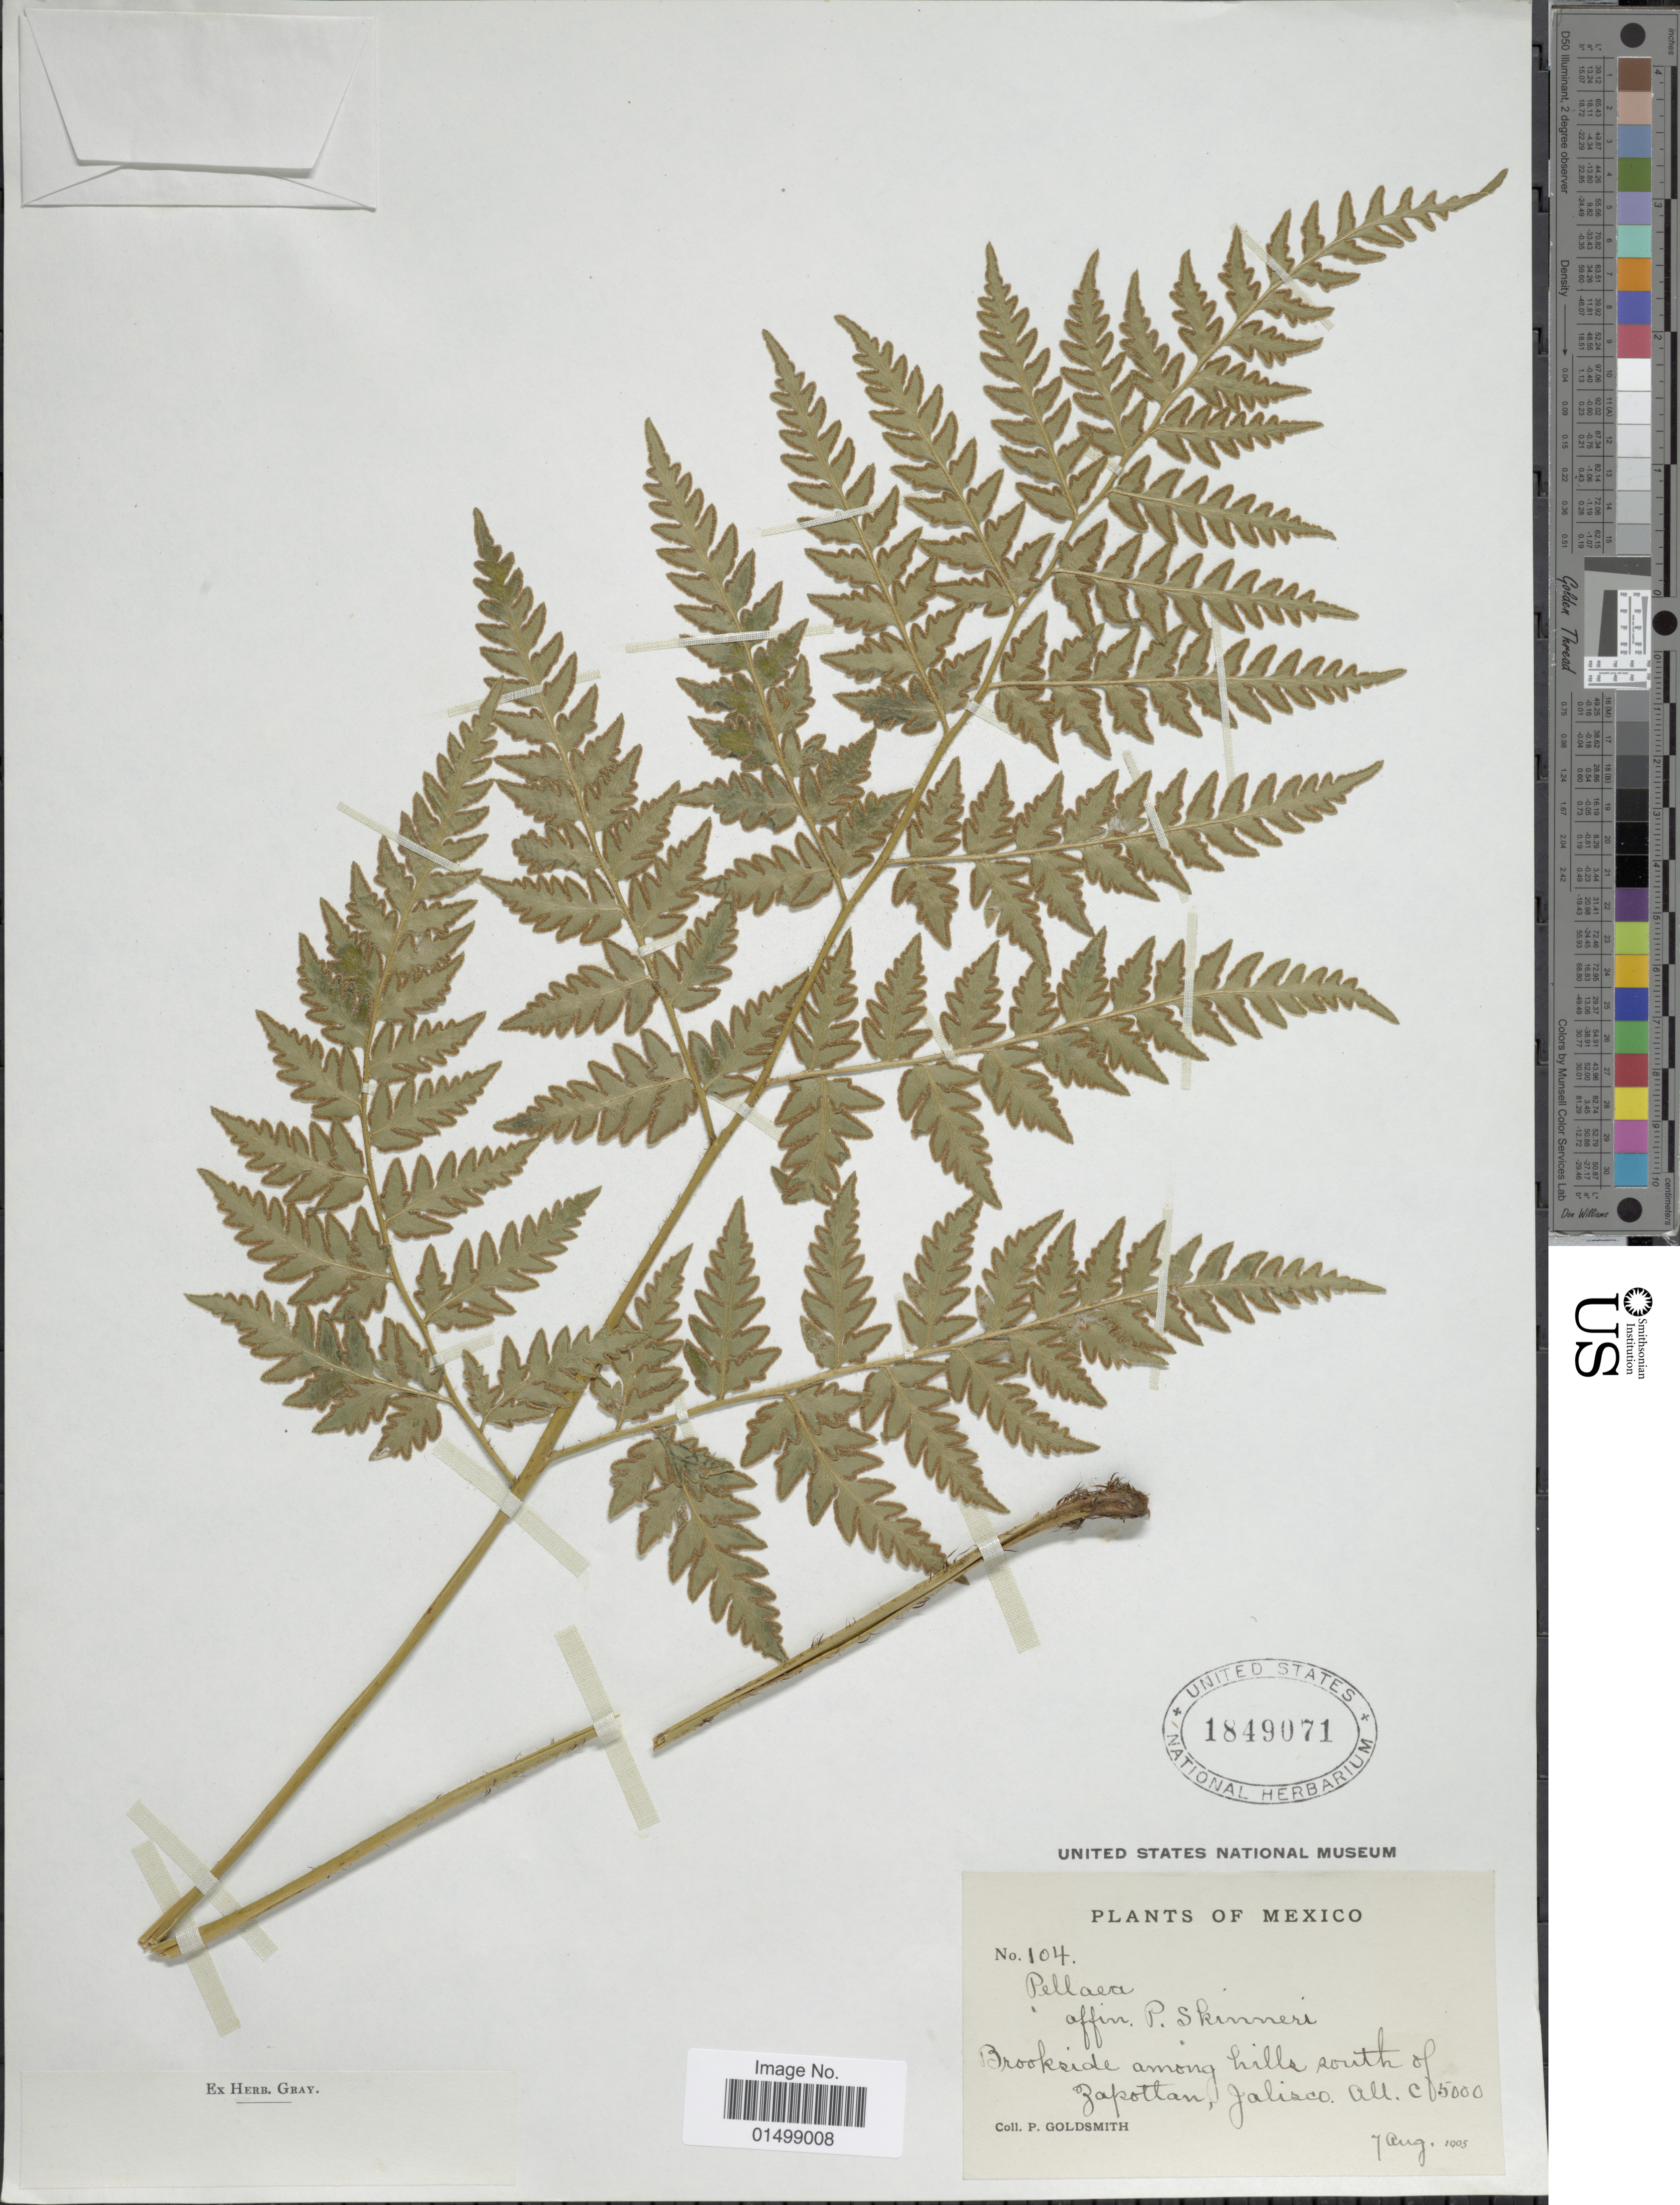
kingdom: Plantae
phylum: Tracheophyta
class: Polypodiopsida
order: Polypodiales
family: Pteridaceae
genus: Cheilanthes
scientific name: Cheilanthes skinneri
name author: (Hook.) T. Moore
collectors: P. Goldsmith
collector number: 104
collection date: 1905-08-07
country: Mexico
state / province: Jalisco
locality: Mexico. Brookside among hills south of Zapotlan, Jalisco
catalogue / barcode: US 1849071